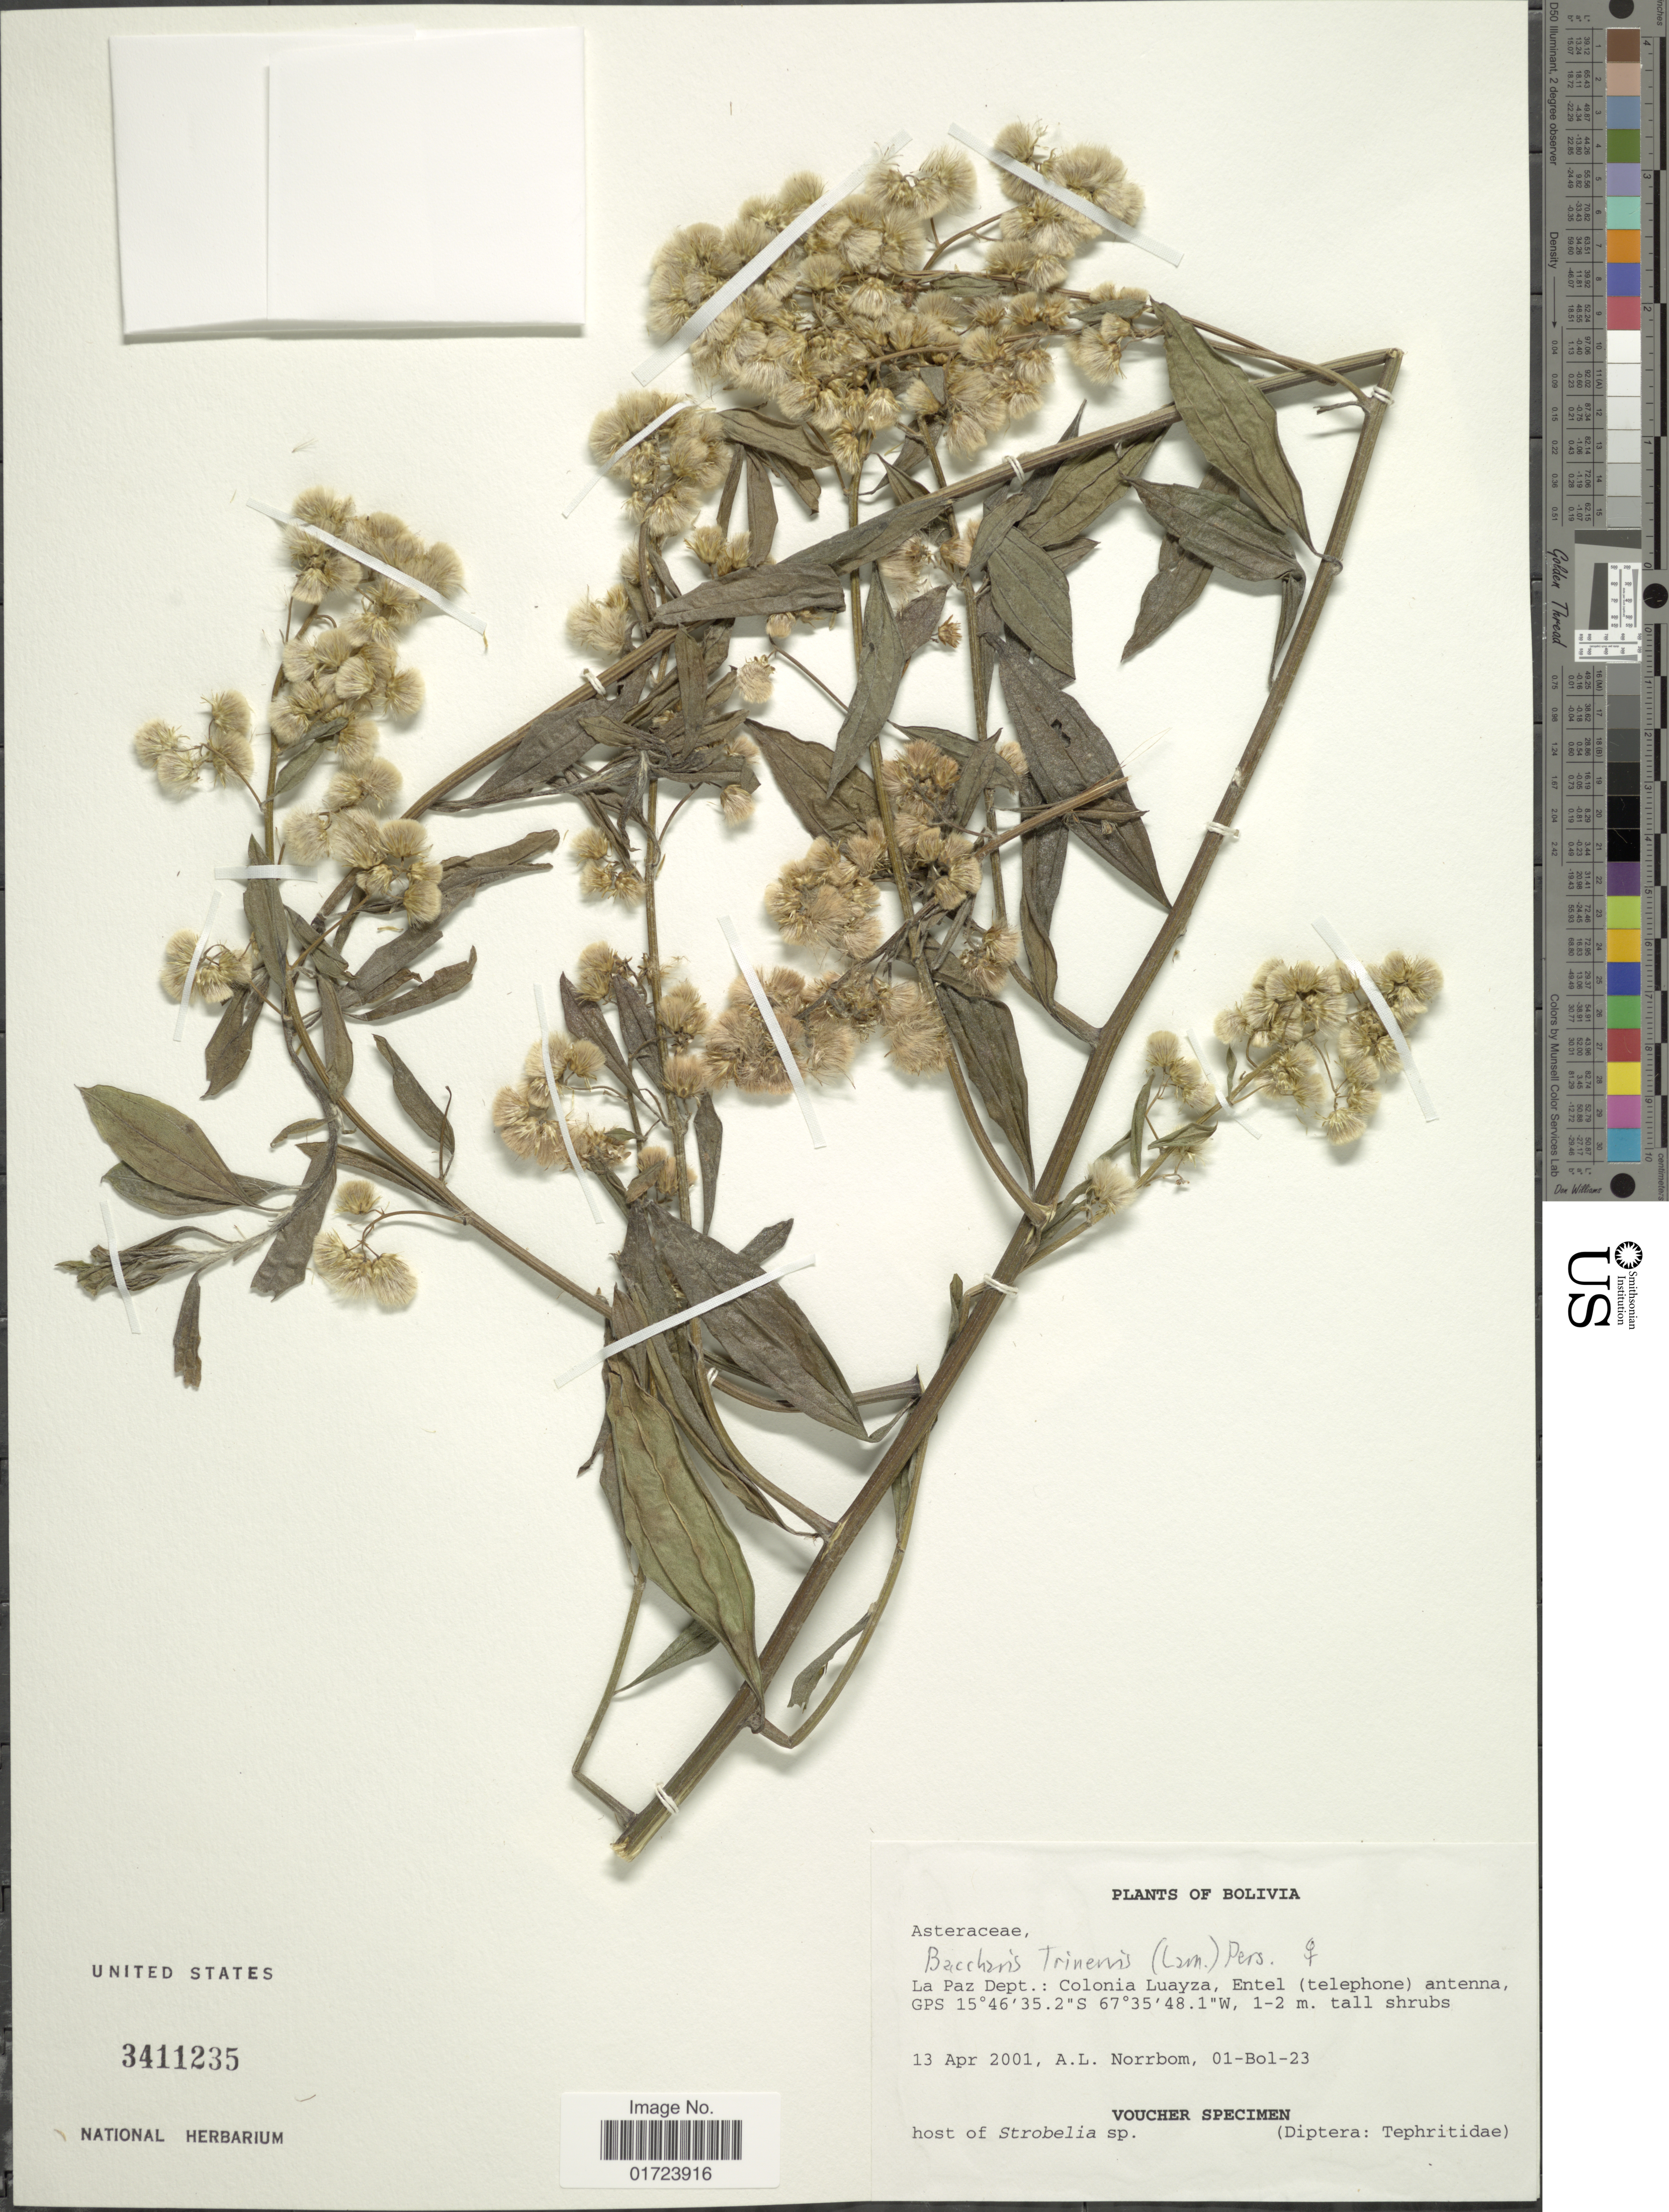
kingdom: Plantae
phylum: Tracheophyta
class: Magnoliopsida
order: Asterales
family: Asteraceae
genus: Baccharis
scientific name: Baccharis trinervis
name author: (Lam.) Pers.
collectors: A. L. Norrbom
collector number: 01-Bol-23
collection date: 2001-04-12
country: Bolivia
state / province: La Paz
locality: La Paz Dept.: Colonia Luayza, Entel (telephone) antenna.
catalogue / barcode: US 3411235